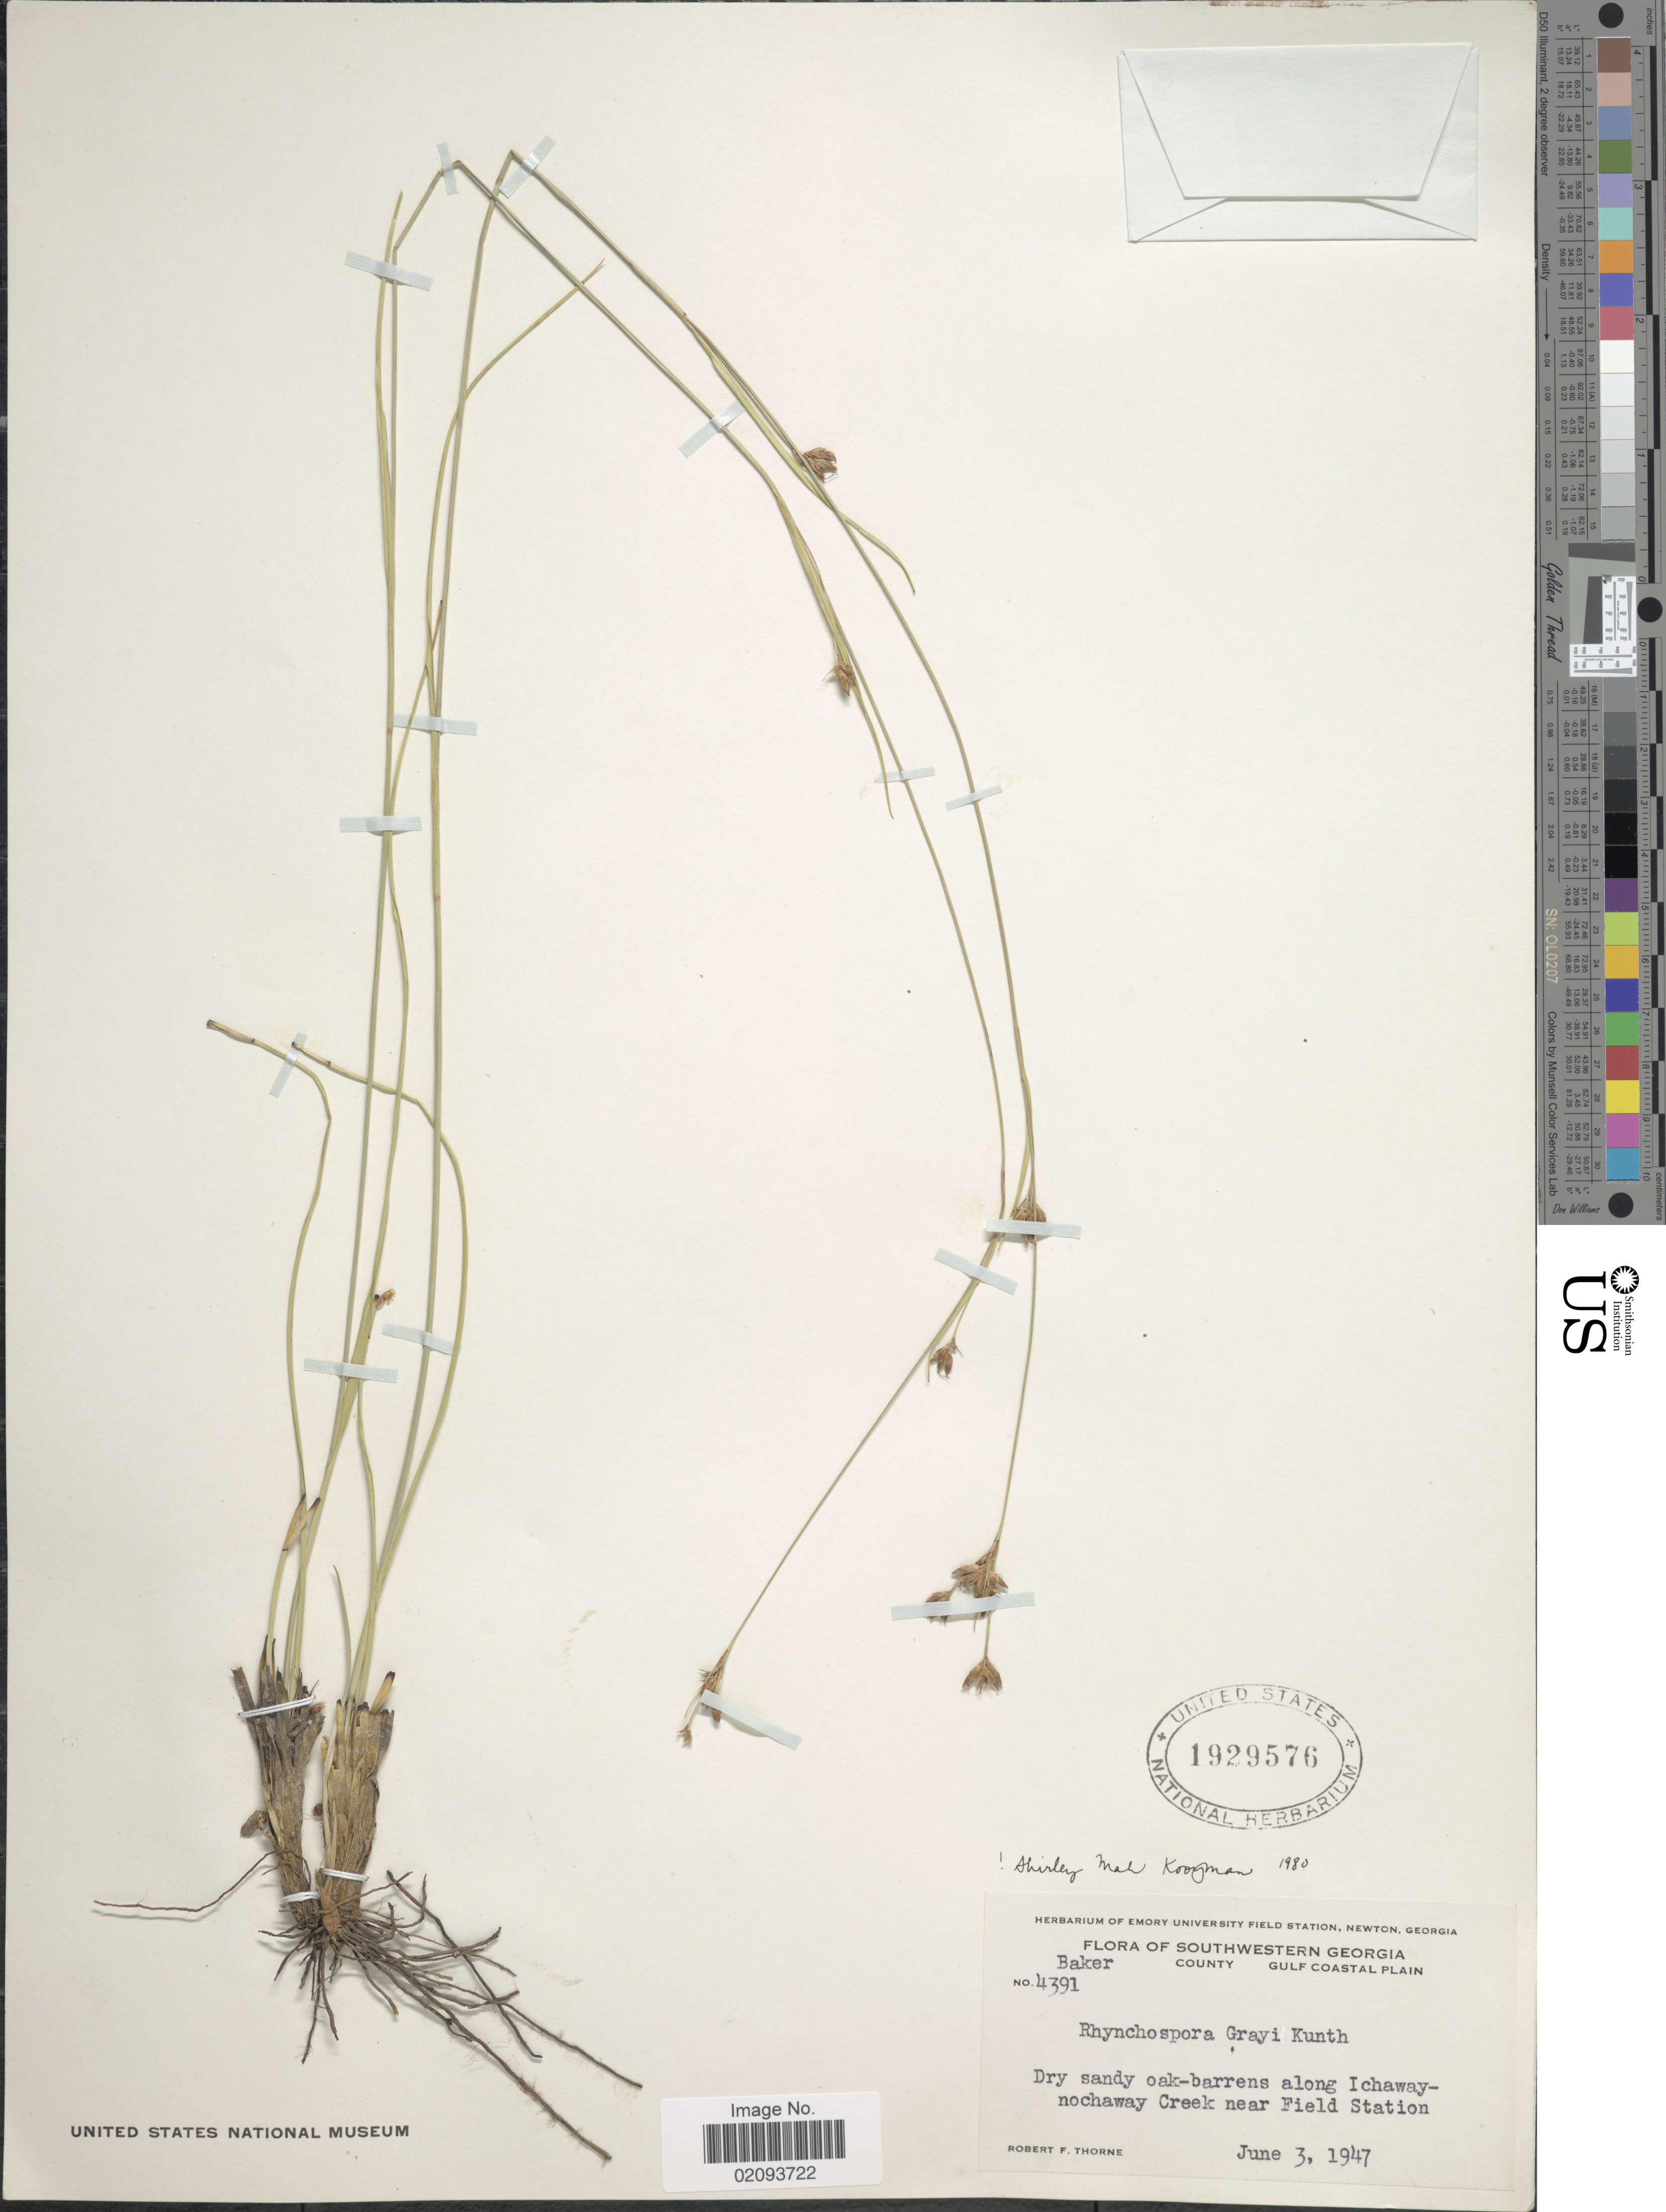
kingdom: Plantae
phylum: Tracheophyta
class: Liliopsida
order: Poales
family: Cyperaceae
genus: Rhynchospora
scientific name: Rhynchospora grayi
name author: Kunth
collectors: R. F. Thorne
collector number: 4391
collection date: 1947-06-03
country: United States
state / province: Georgia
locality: Southwestern Georgia. Baker County. Gulf Coastal Plain. Dry sandy oak-barrens along Ichaway-nochaway Creek near Field Station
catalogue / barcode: US 1929576